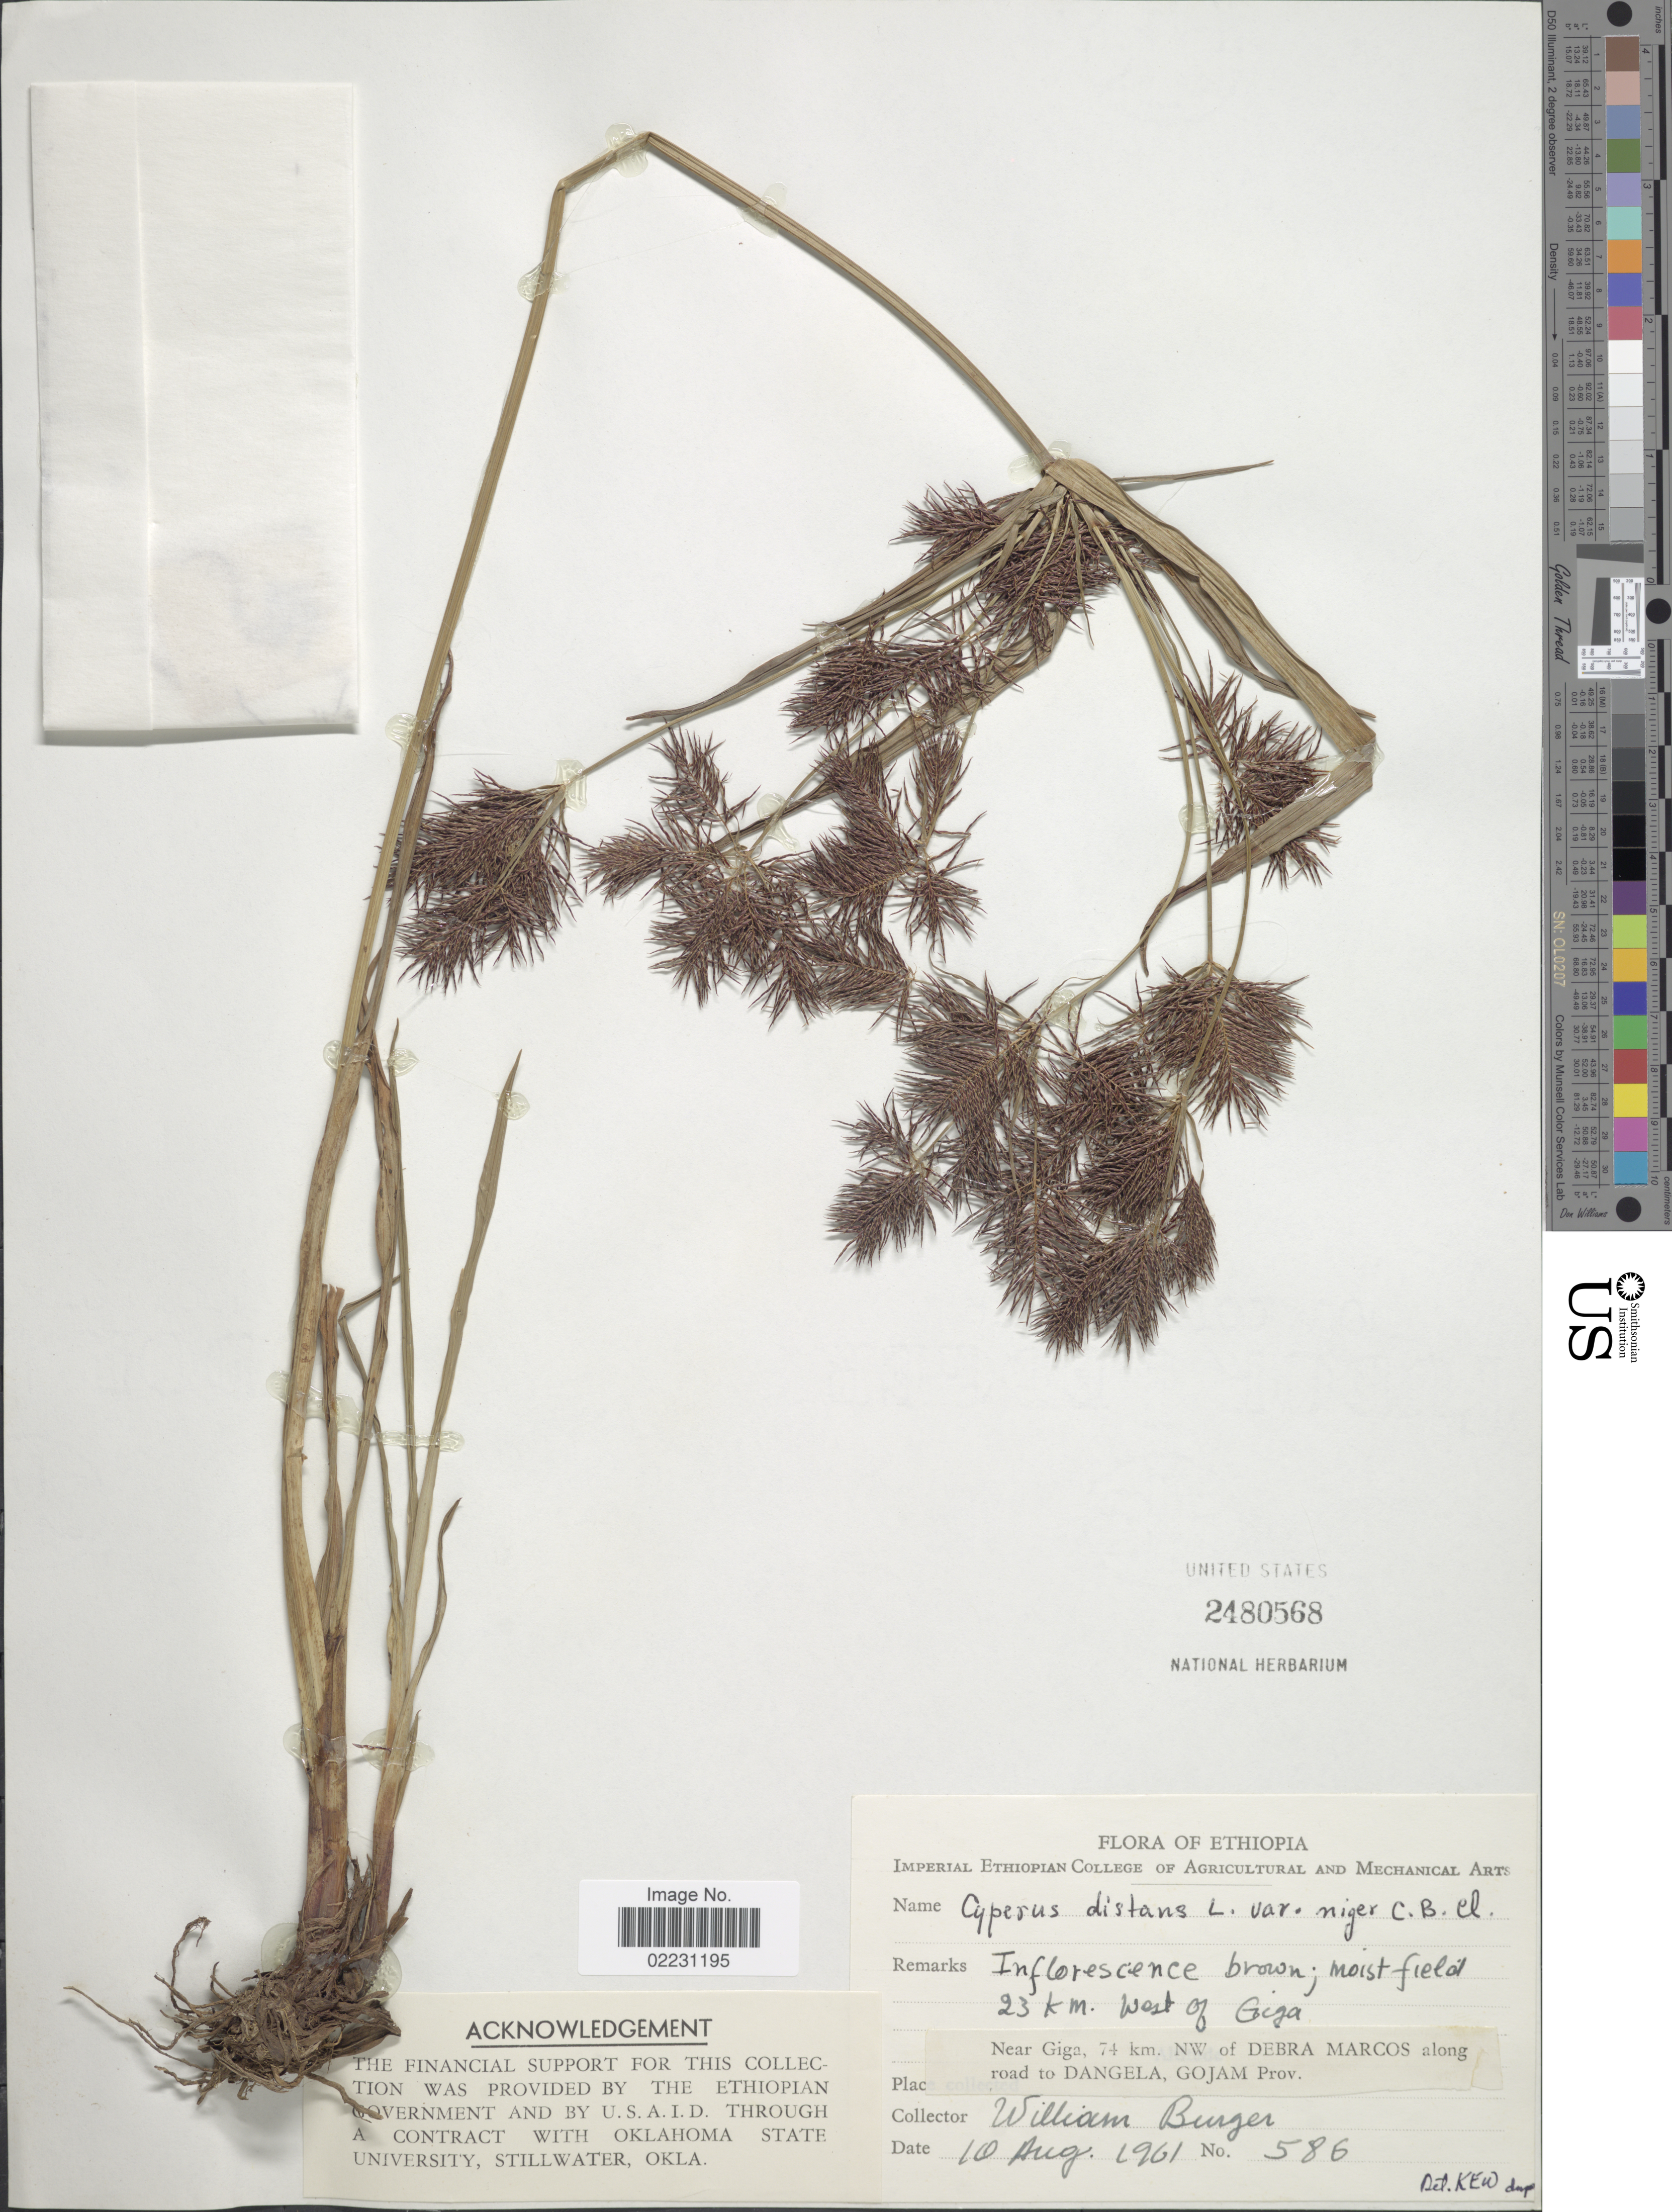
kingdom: Plantae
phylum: Tracheophyta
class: Liliopsida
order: Poales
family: Cyperaceae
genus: Cyperus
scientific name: Cyperus distans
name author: L. f.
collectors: W. Burger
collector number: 586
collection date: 1961-08-10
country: Ethiopia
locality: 23 km. west of Giga. Near Giga, 74 km NW of Debra Marcos along road to Dangela, Gojam Province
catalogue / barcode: US 2480568